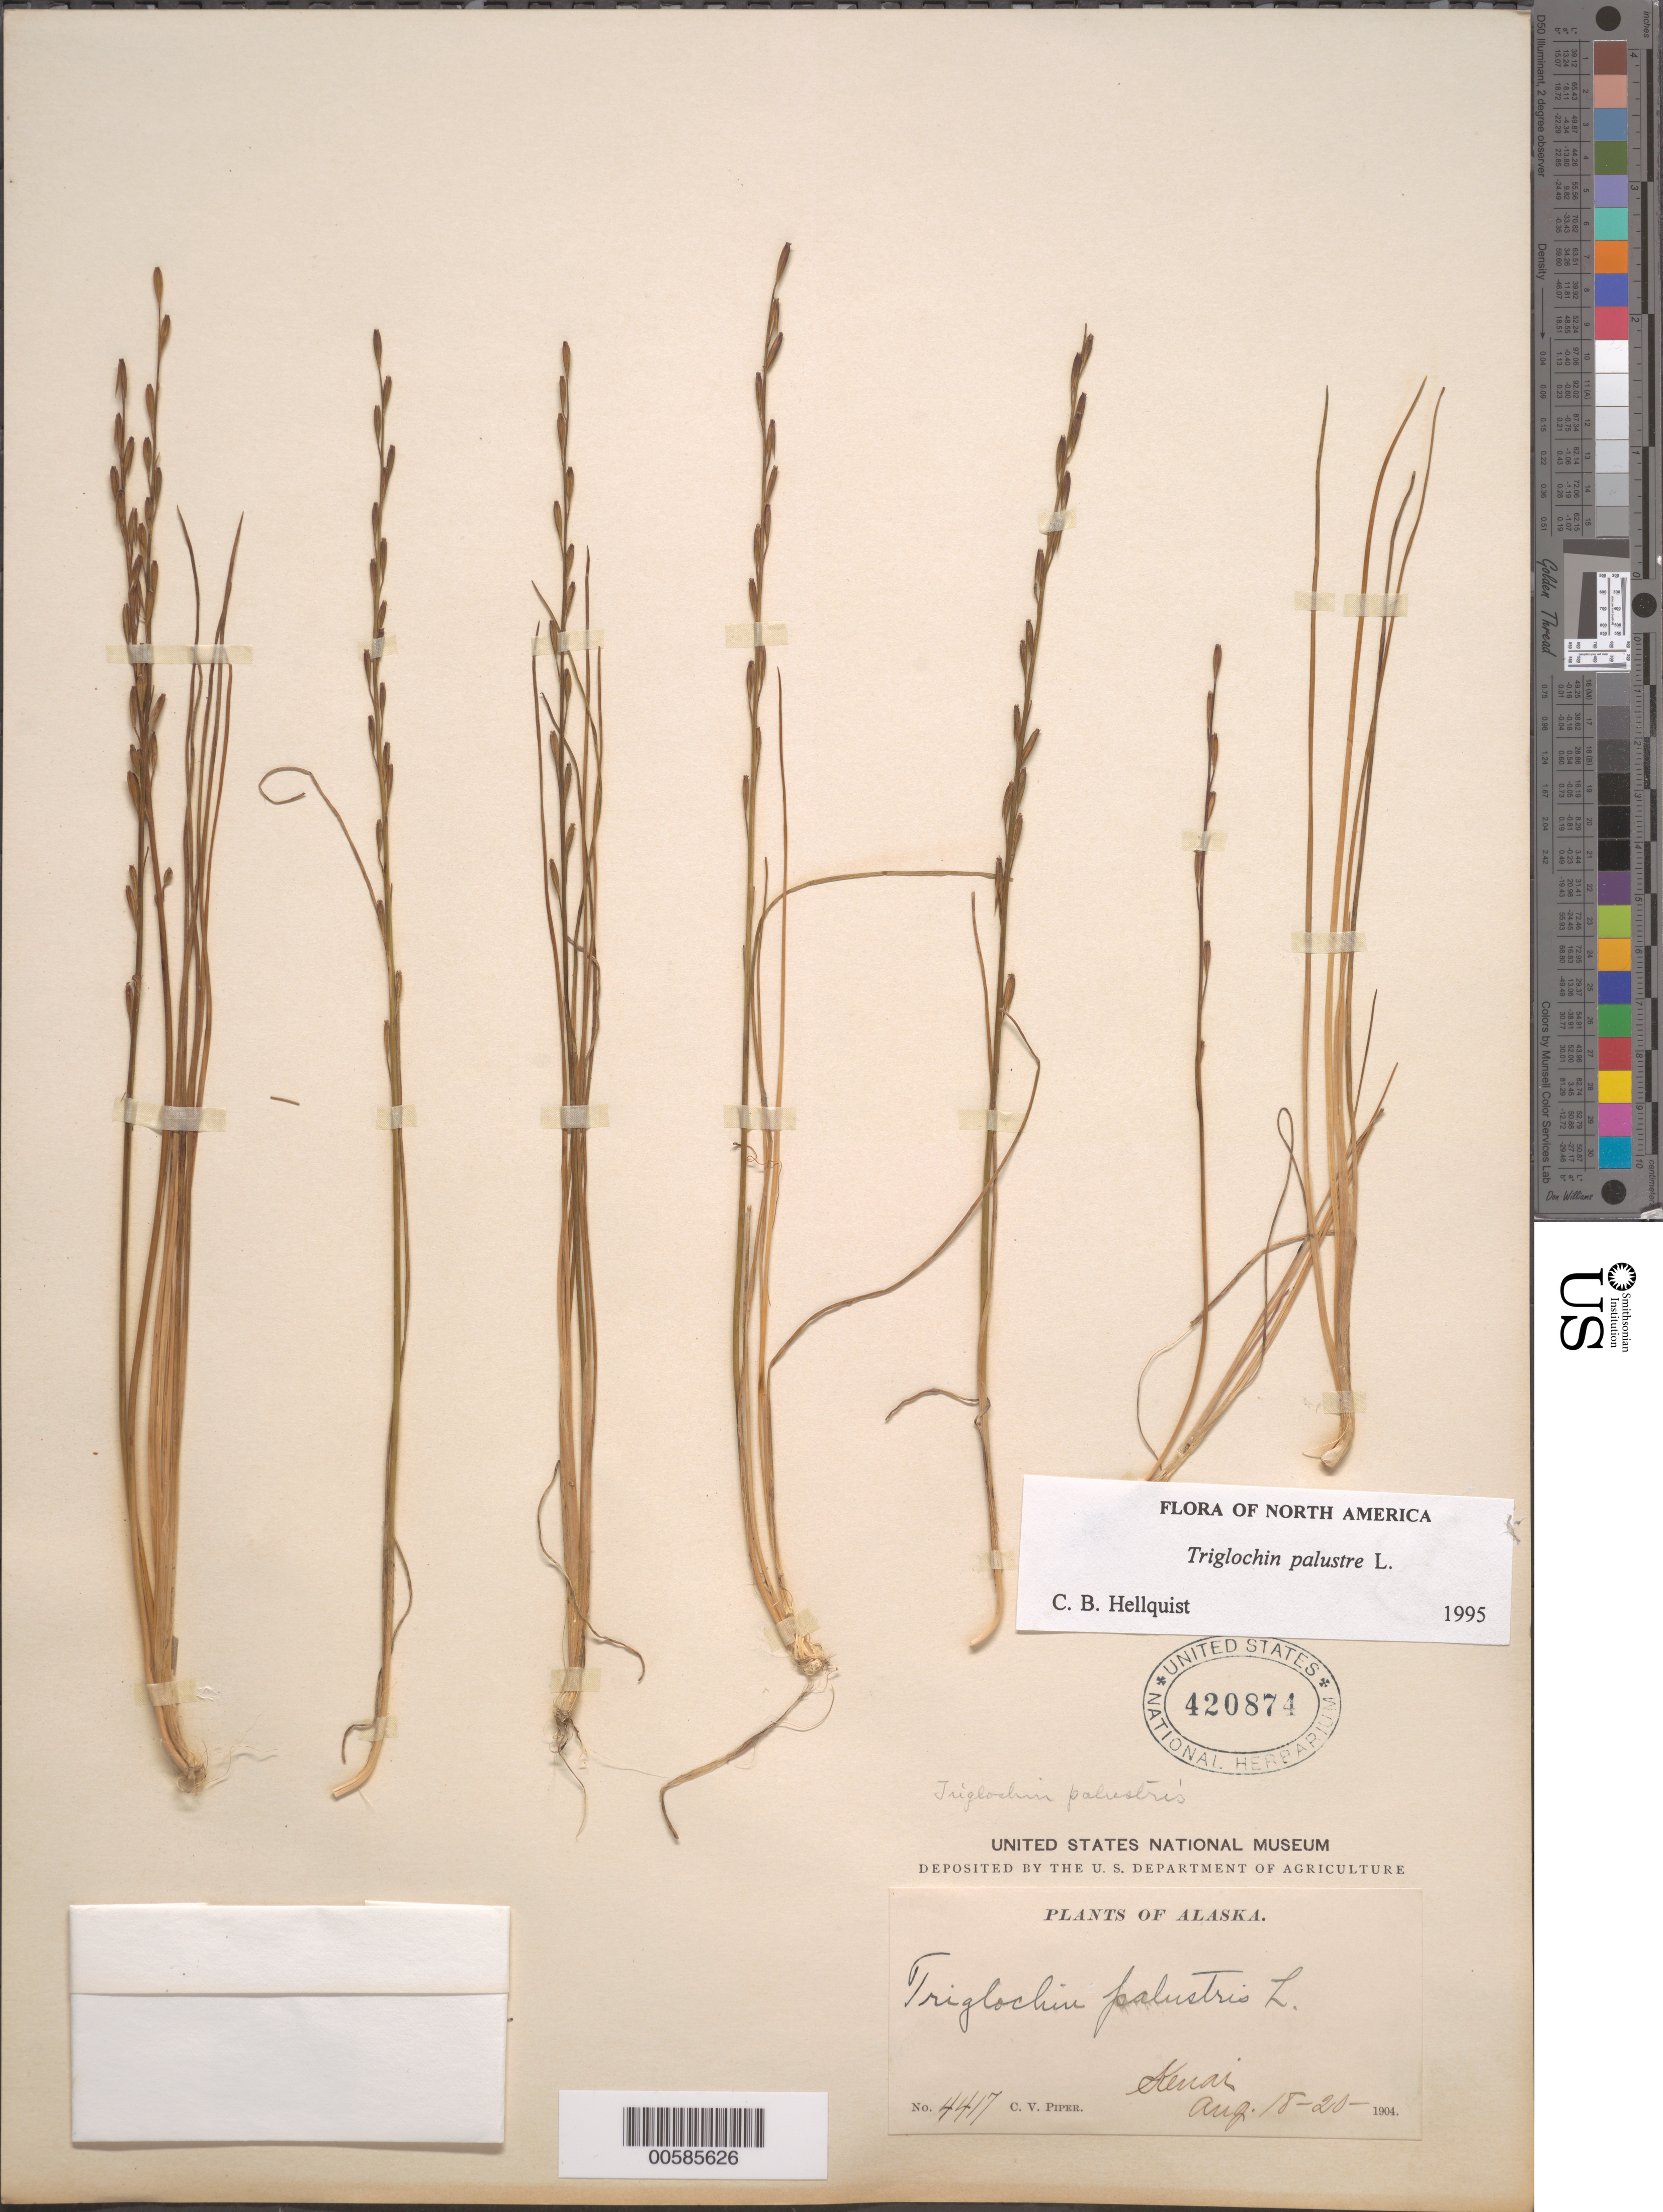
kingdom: Plantae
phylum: Tracheophyta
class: Liliopsida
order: Alismatales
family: Juncaginaceae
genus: Triglochin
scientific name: Triglochin palustris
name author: L.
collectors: C. V. Piper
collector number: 4417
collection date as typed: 18 Aug 1904 to 20 Aug 1904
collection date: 1904-08-18/1904-08-20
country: United States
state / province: Alaska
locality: Kenai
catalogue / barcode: US 420874